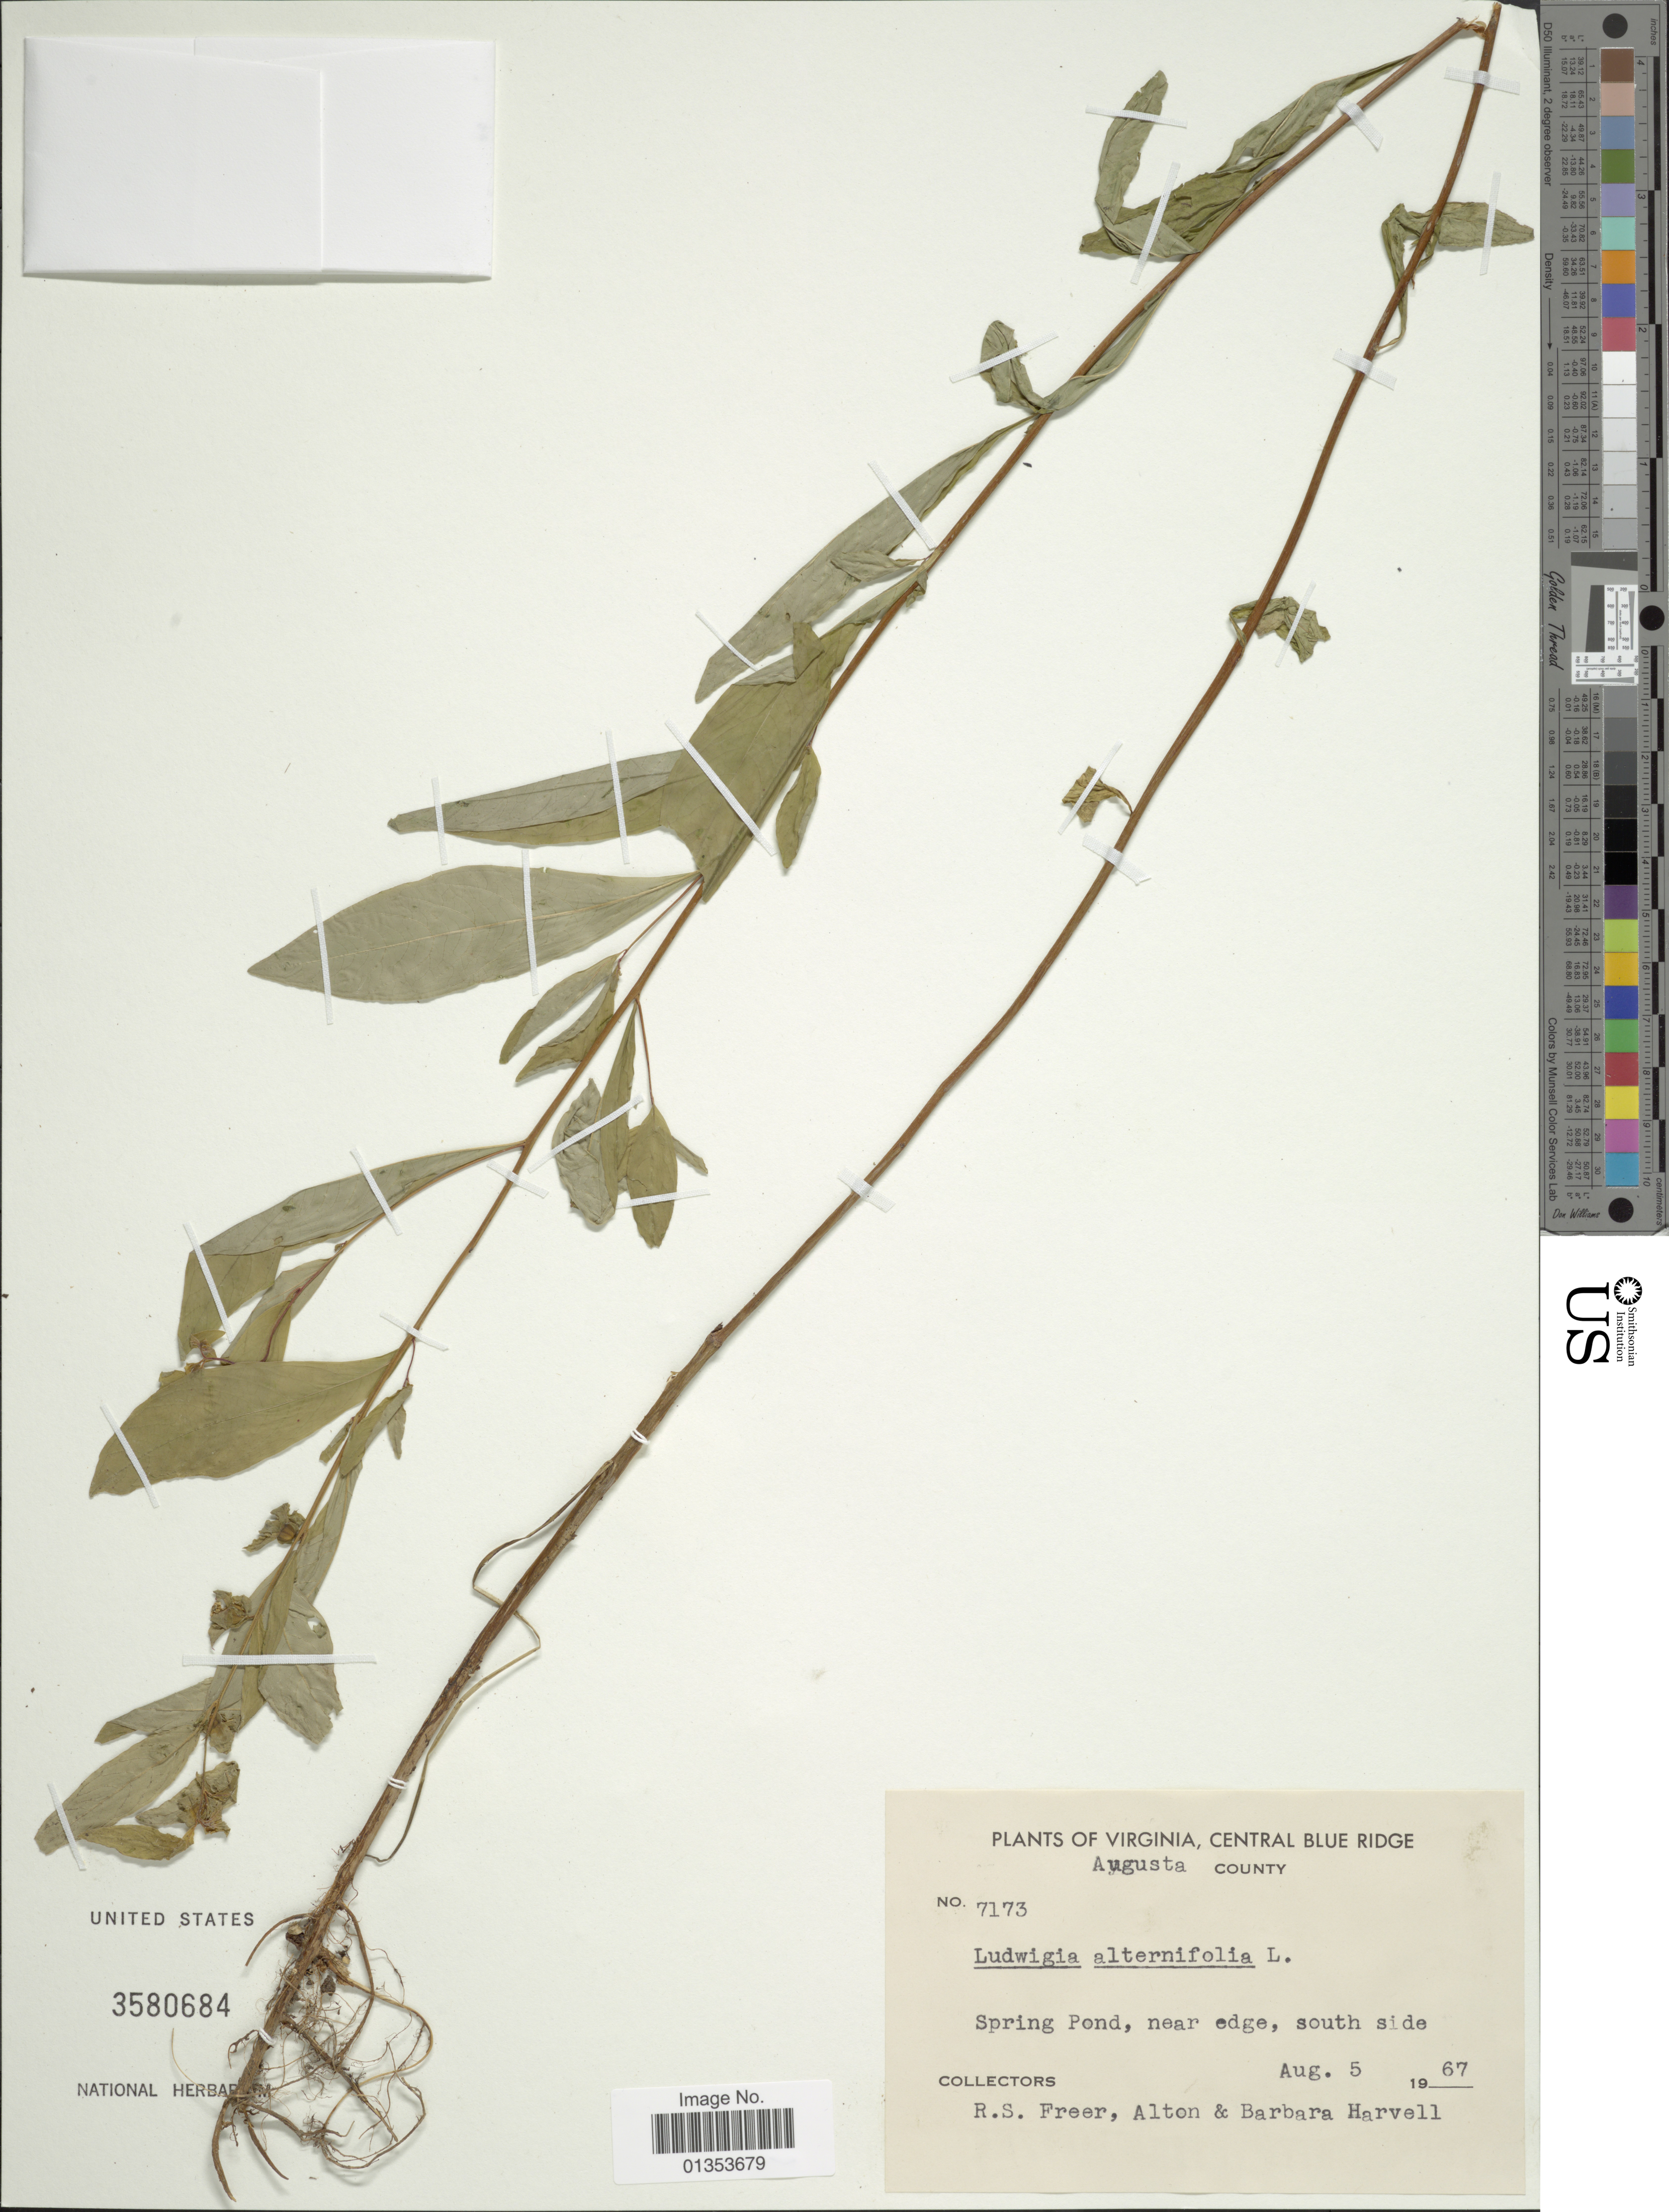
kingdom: Plantae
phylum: Tracheophyta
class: Magnoliopsida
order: Myrtales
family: Onagraceae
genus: Ludwigia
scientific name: Ludwigia alternifolia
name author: L.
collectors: R. Freer, Alton & B. Harvell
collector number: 7173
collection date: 1967-08-05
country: United States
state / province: Virginia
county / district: Augusta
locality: Central Blue Ridge, Augusta County, Spring Pond, near edge, south side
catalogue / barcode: US 3580684